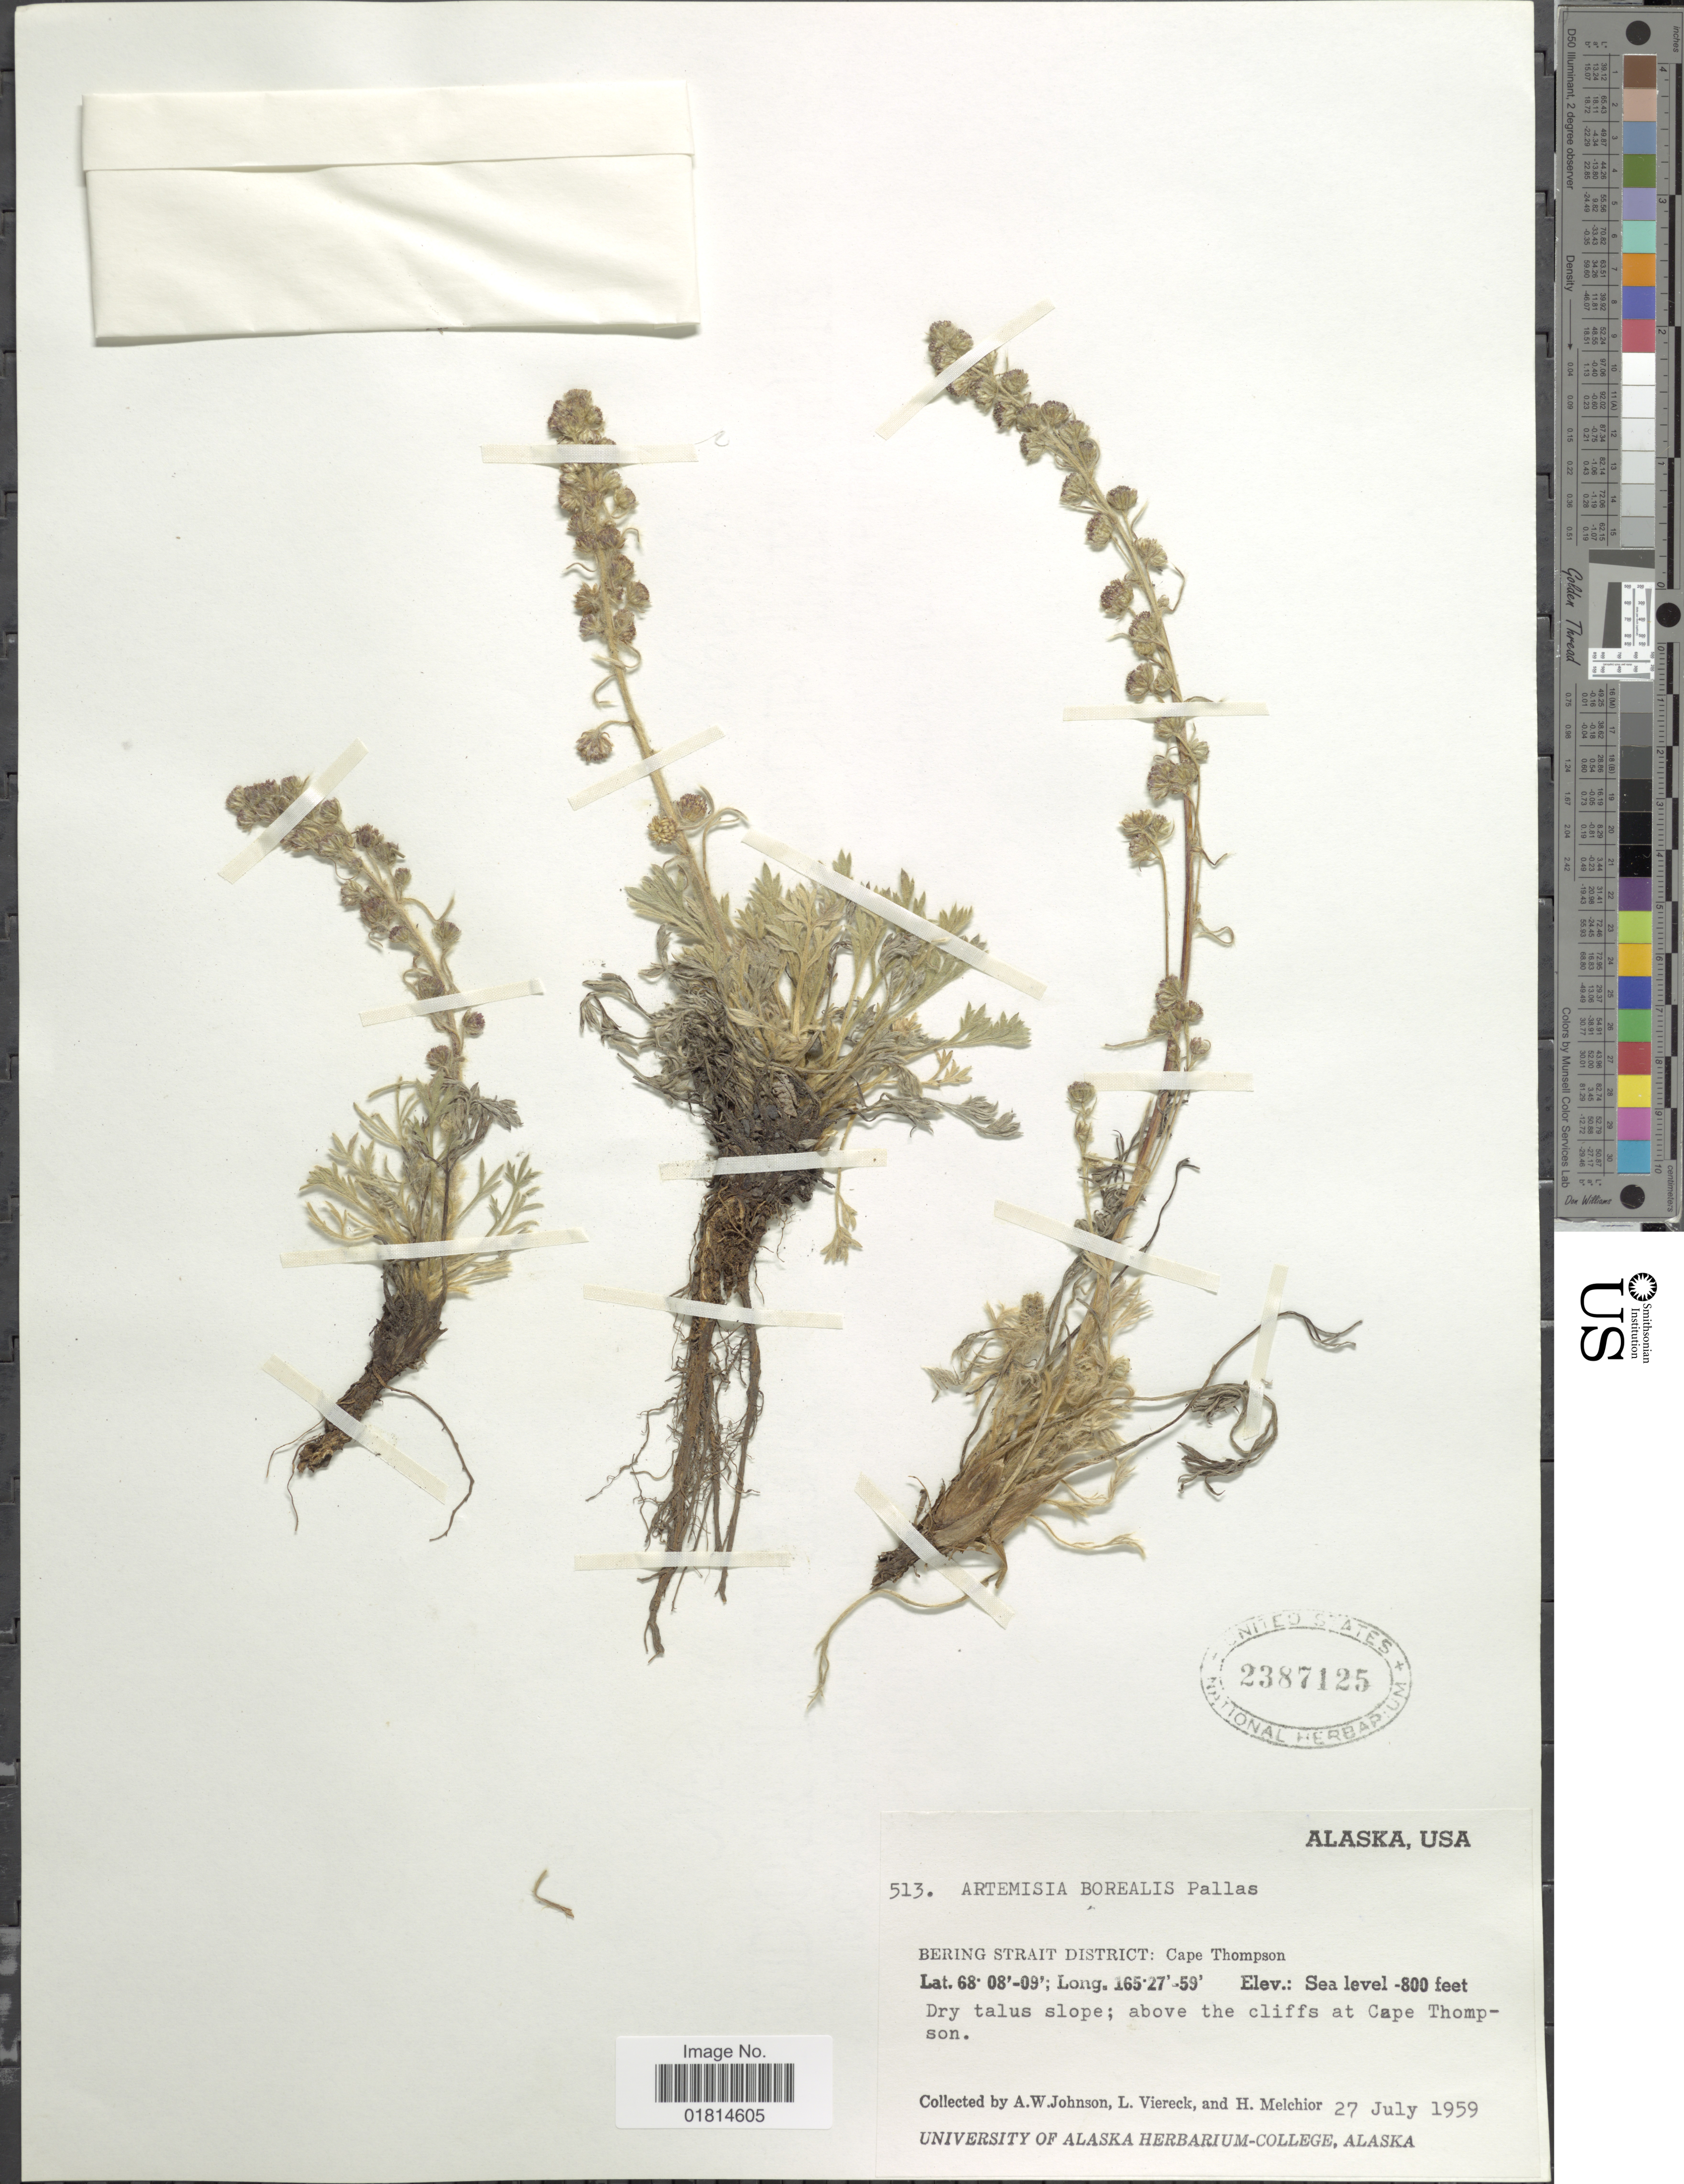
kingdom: Plantae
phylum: Tracheophyta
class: Magnoliopsida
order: Asterales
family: Asteraceae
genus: Artemisia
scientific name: Artemisia borealis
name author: Pall.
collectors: A. W. Johnson, L. Viereck & H. Melchior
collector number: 513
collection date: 1959-07-27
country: United States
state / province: Alaska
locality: Bering Strait District: Cape Thompson.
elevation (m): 244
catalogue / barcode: US 2387125